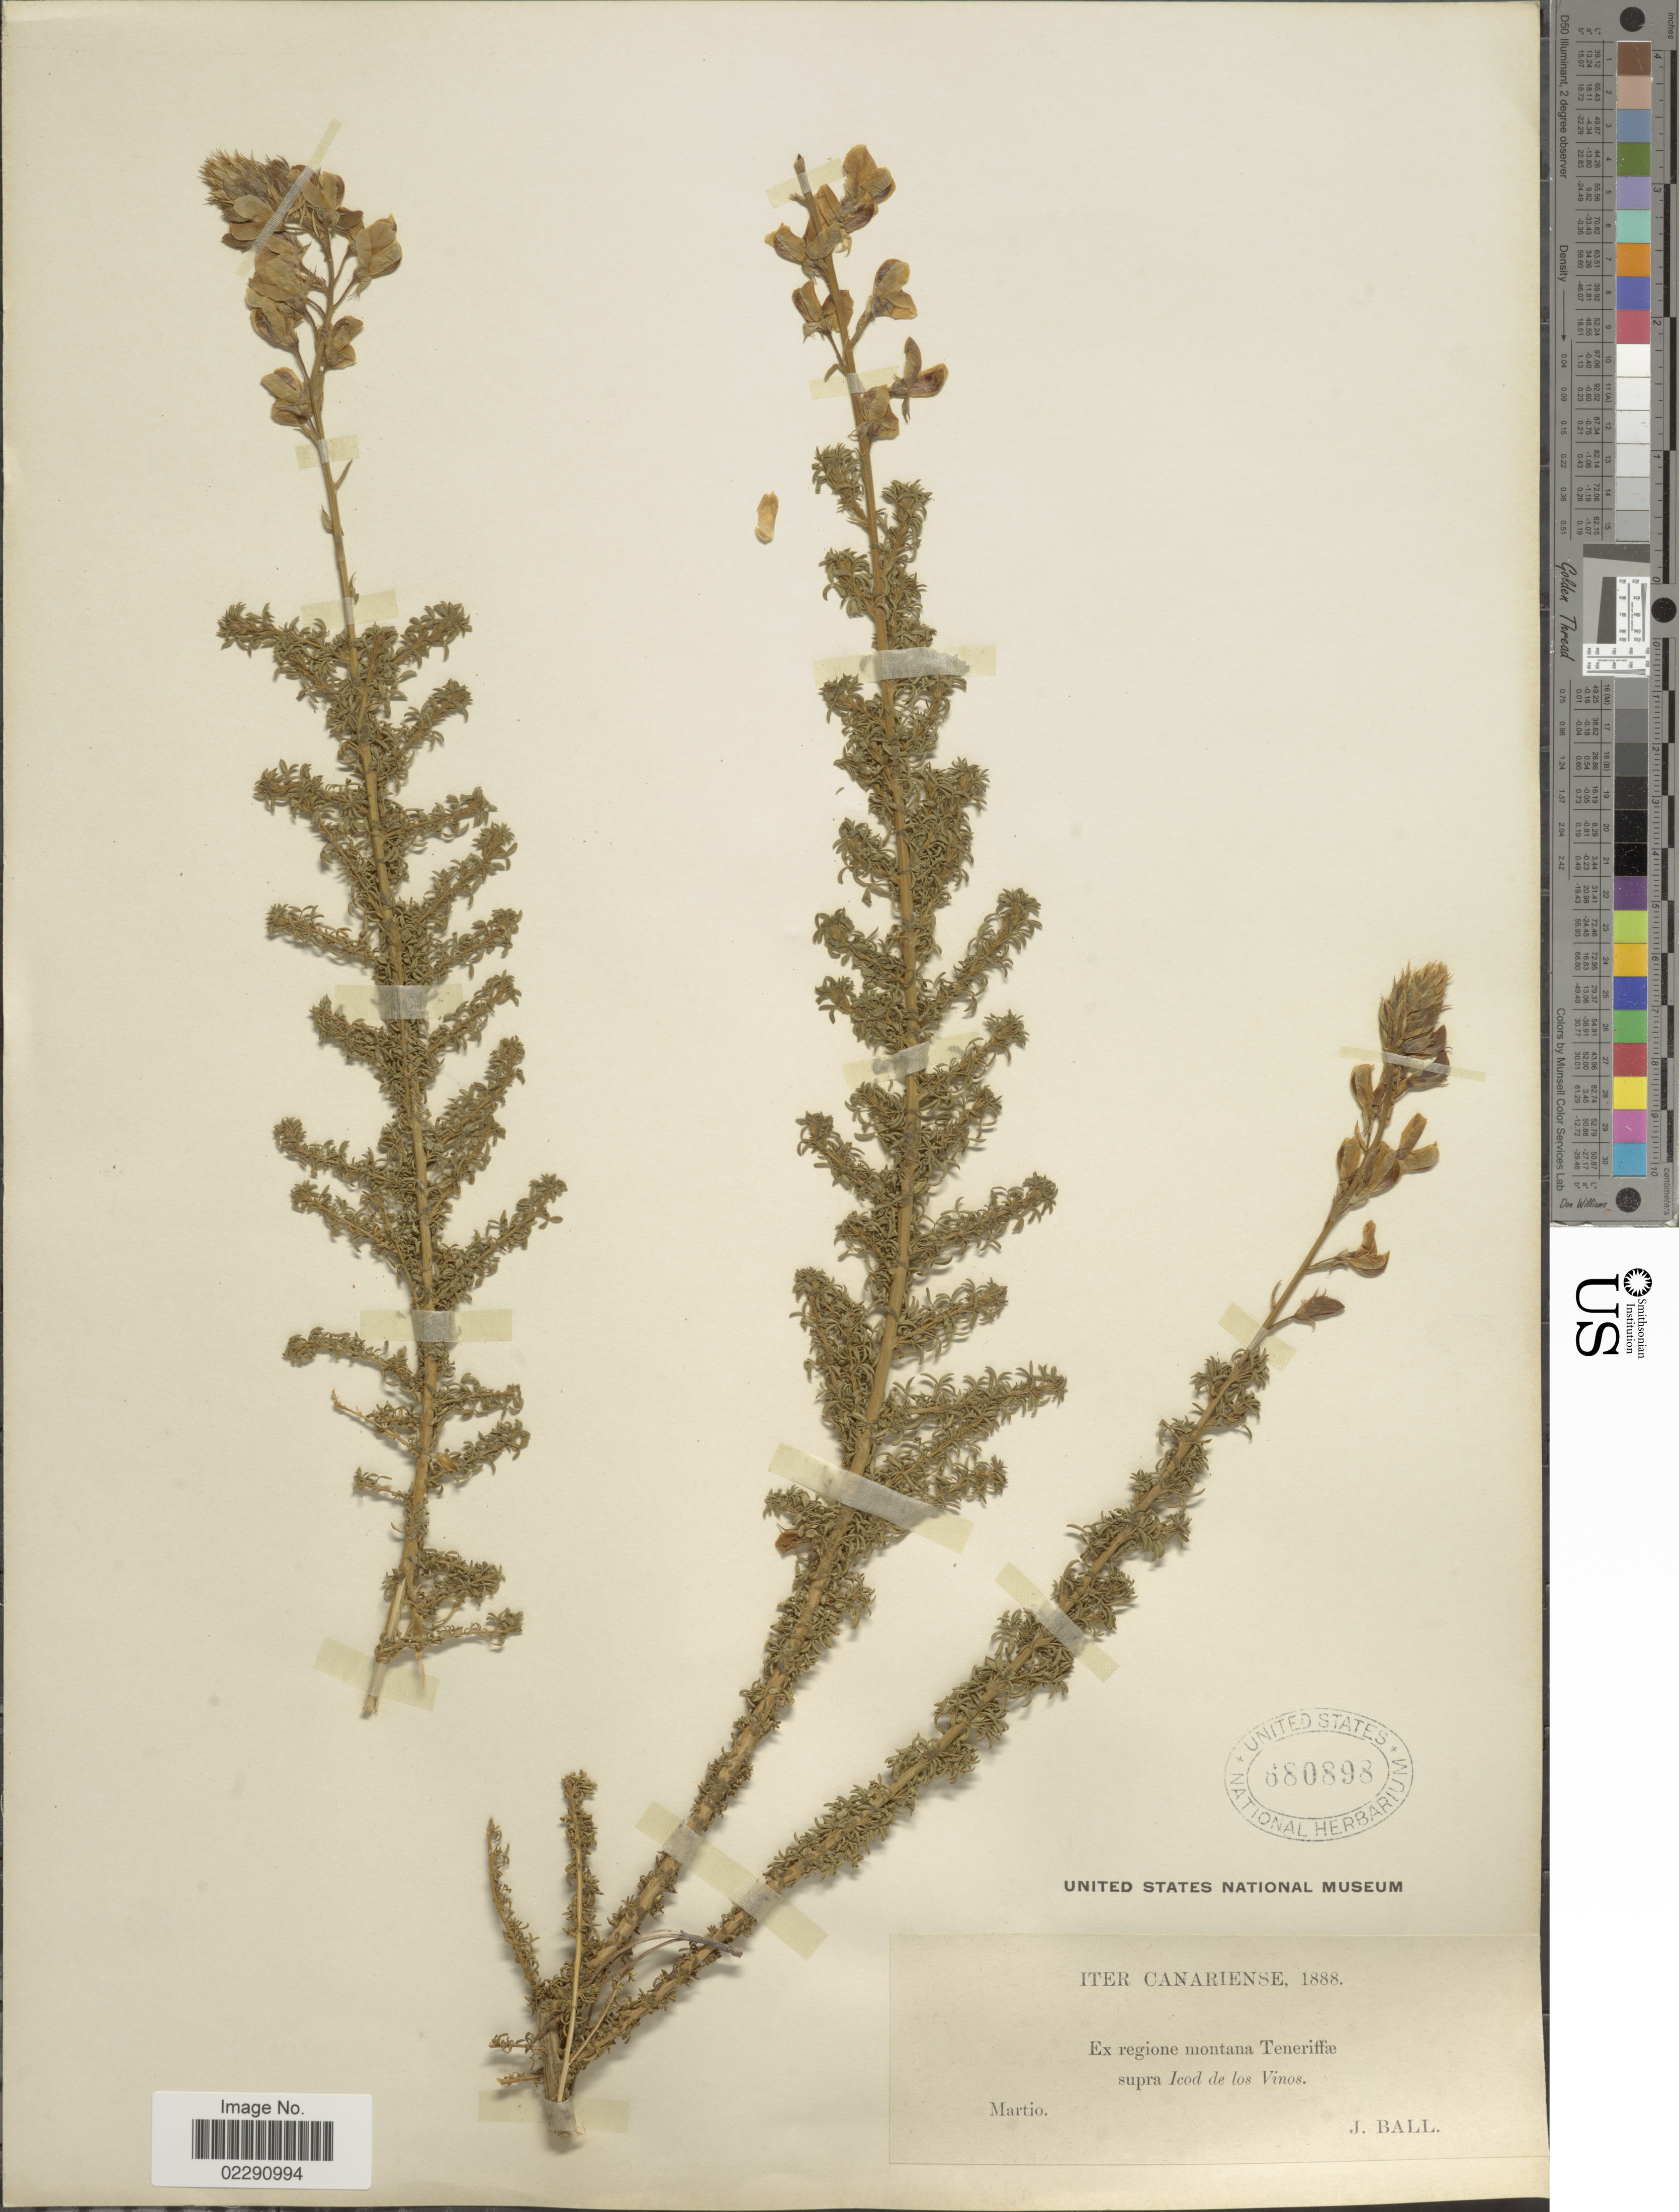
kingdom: Plantae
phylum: Tracheophyta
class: Magnoliopsida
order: Fabales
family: Fabaceae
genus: Adenocarpus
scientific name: Adenocarpus foliolosus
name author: DC.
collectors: J. Ball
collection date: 1888-03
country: Spain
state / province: Canarias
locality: Canariense, regione montana Teneriffae, supra Icod de los Vinos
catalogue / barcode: US 680898